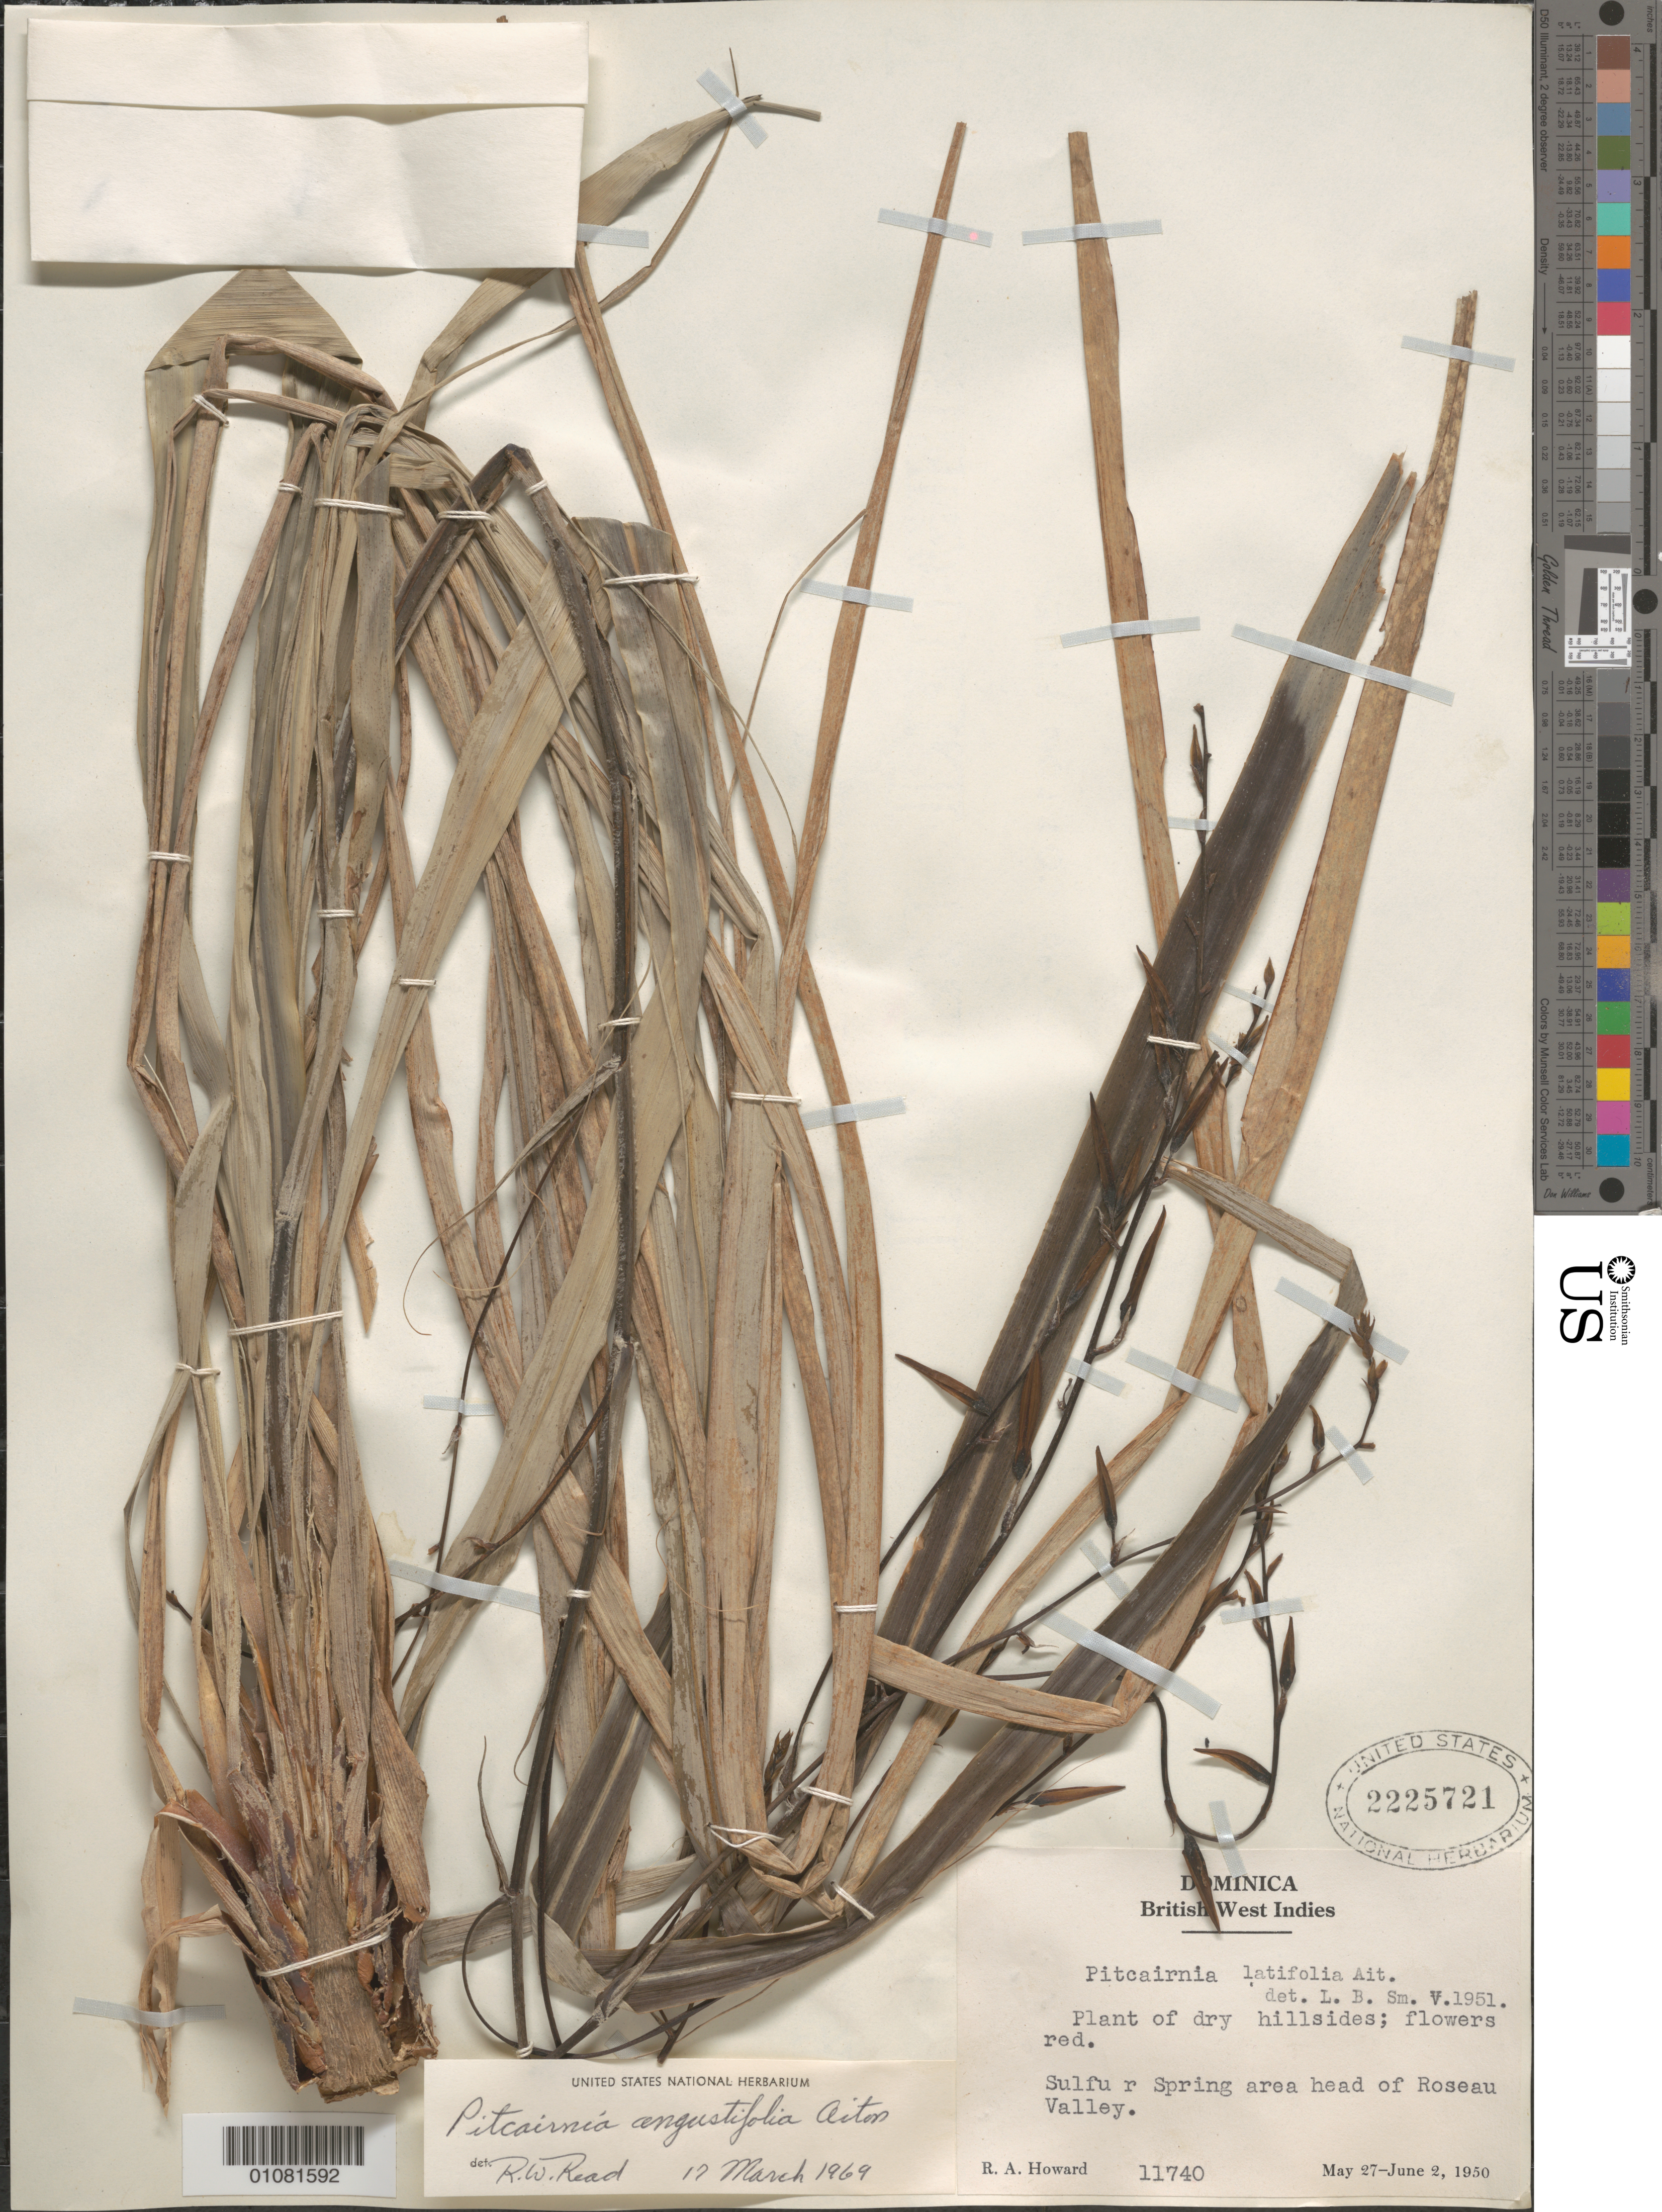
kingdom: Plantae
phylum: Tracheophyta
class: Liliopsida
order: Poales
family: Bromeliaceae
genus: Pitcairnia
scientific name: Pitcairnia angustifolia var. angustifolia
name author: Sol. ex Aiton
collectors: R. A. Howard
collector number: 11740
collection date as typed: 27 May 1950 to 02 Jun 1950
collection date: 1950-05-27/1950-06-02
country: Dominica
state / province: St. George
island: Dominica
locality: Sulfur Spring area head of Roseau Valley.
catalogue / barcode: US 2225721